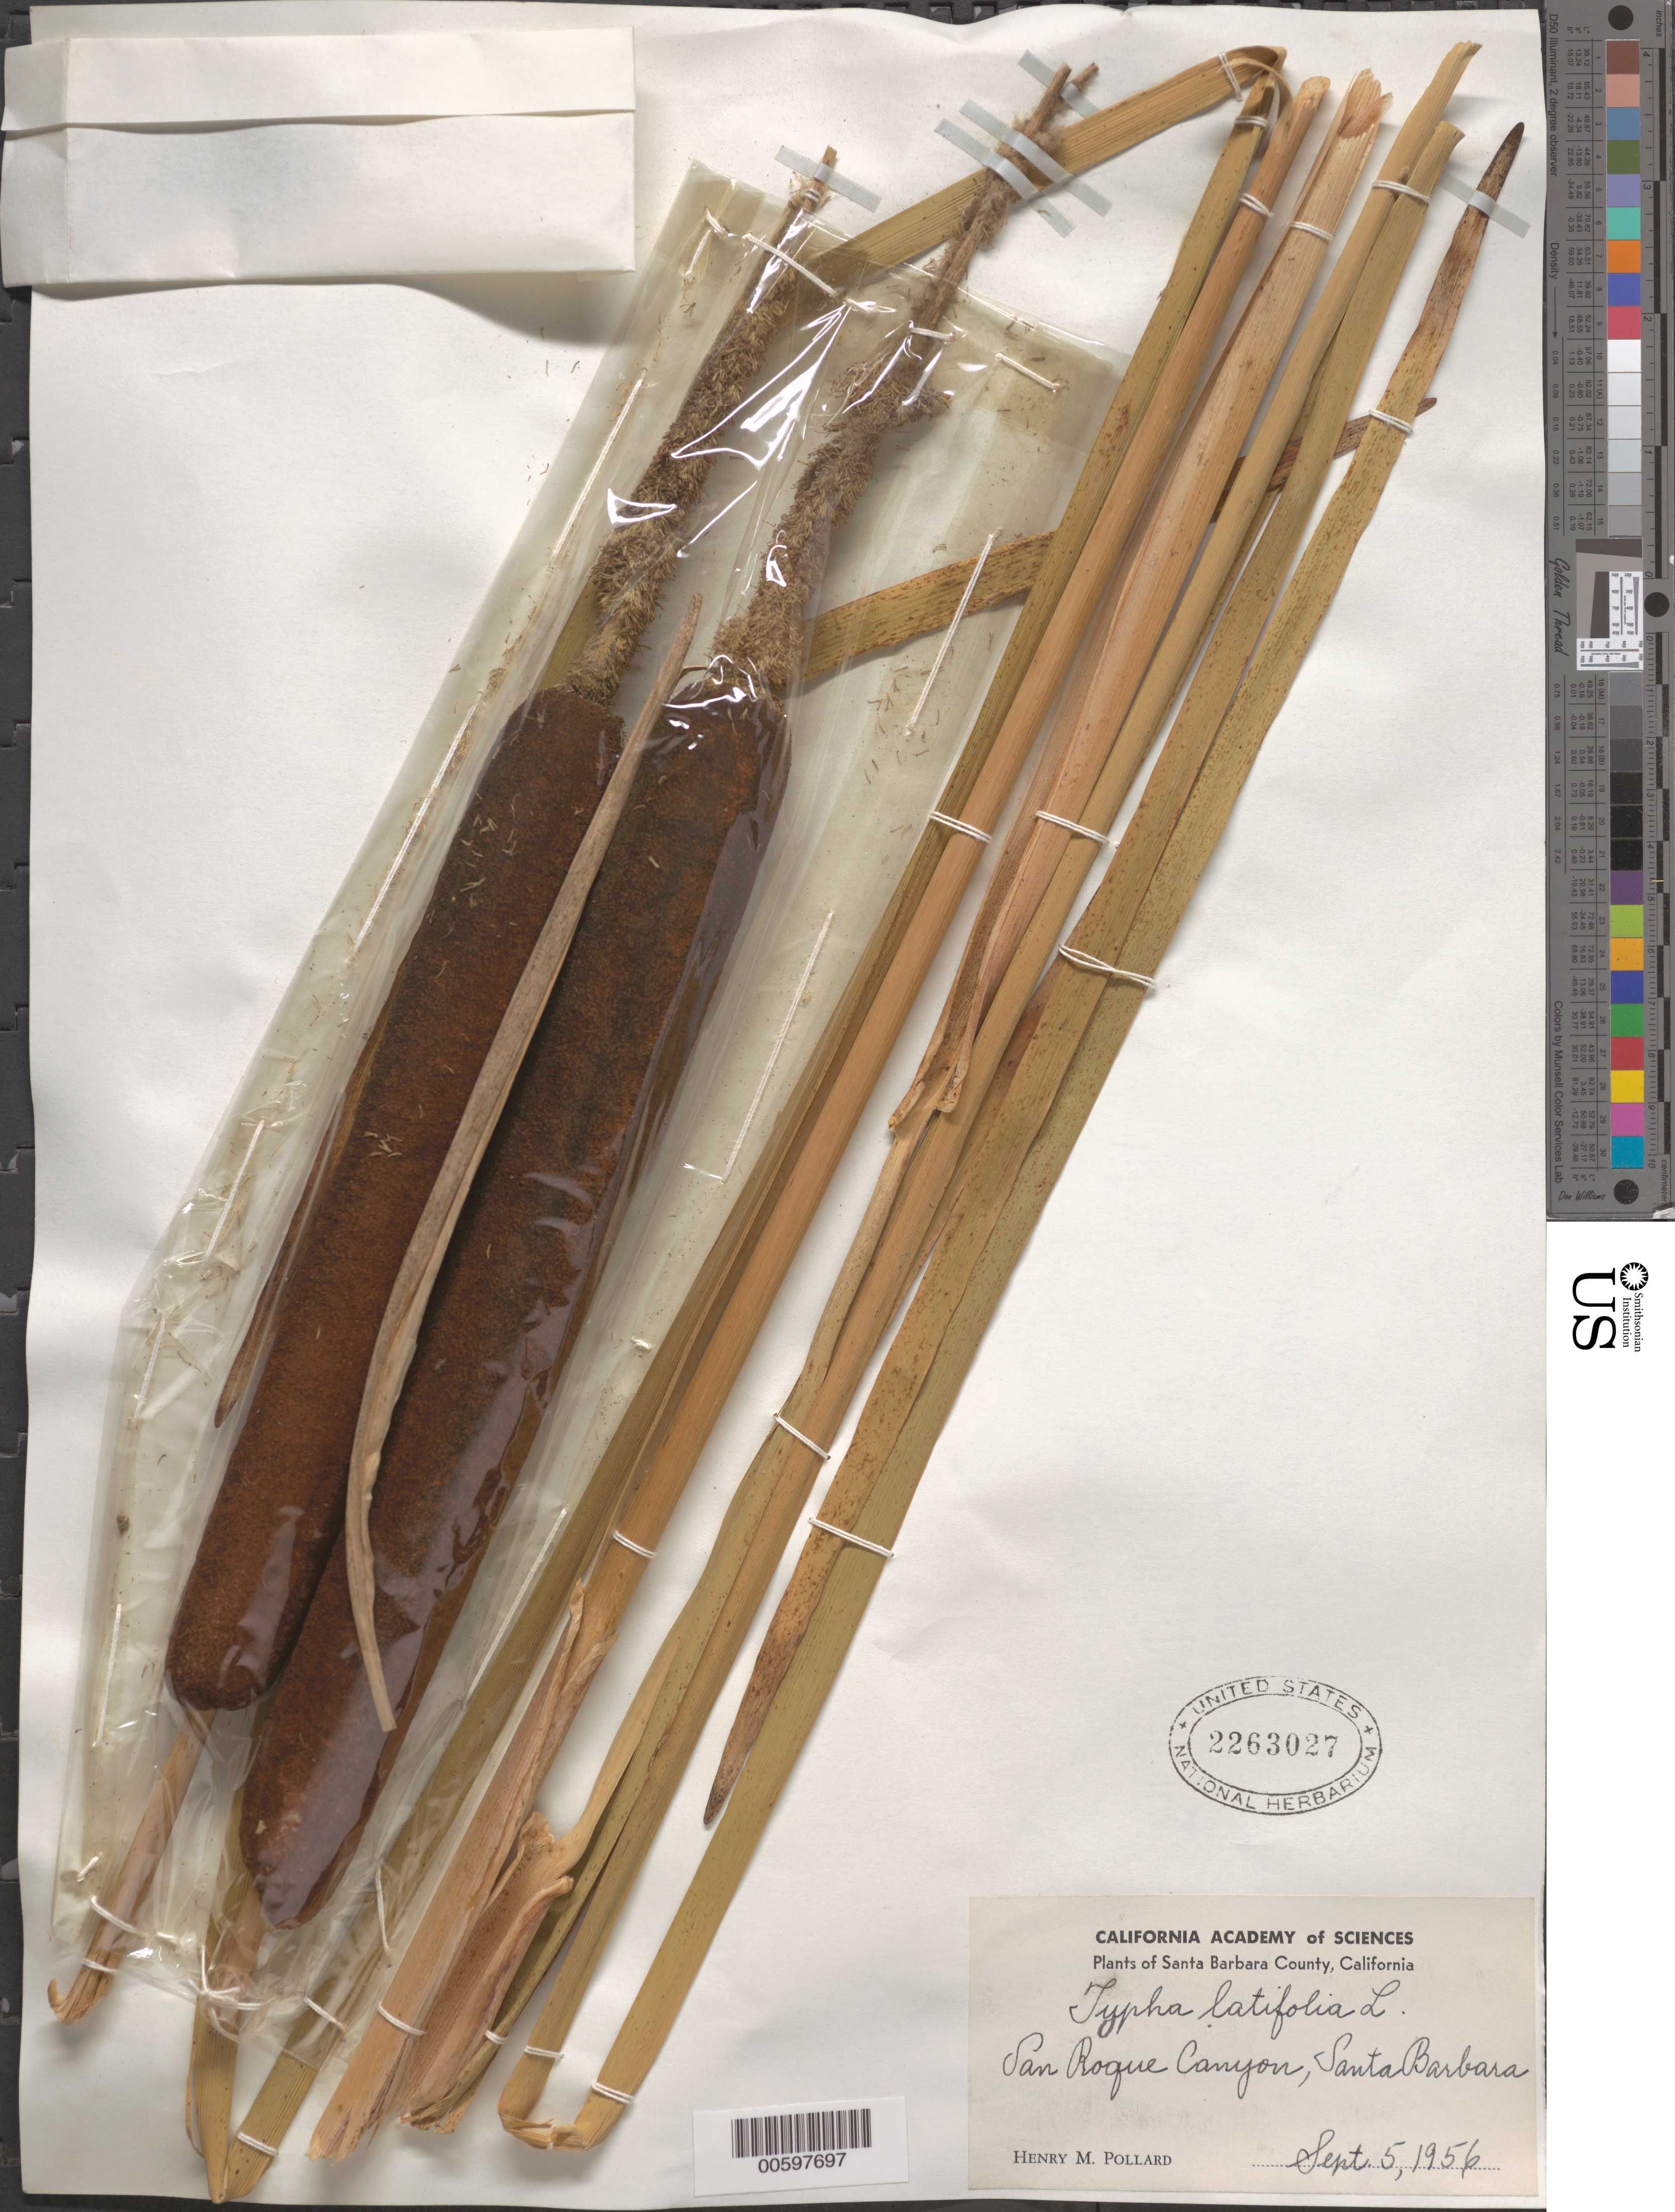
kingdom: Plantae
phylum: Tracheophyta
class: Liliopsida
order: Poales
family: Typhaceae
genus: Typha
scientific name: Typha latifolia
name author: L.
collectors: H. M. Pollard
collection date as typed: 05 Sep 1956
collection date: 1956-09-05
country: United States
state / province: California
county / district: Santa Barbara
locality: San Roque Canyon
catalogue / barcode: US 2263027